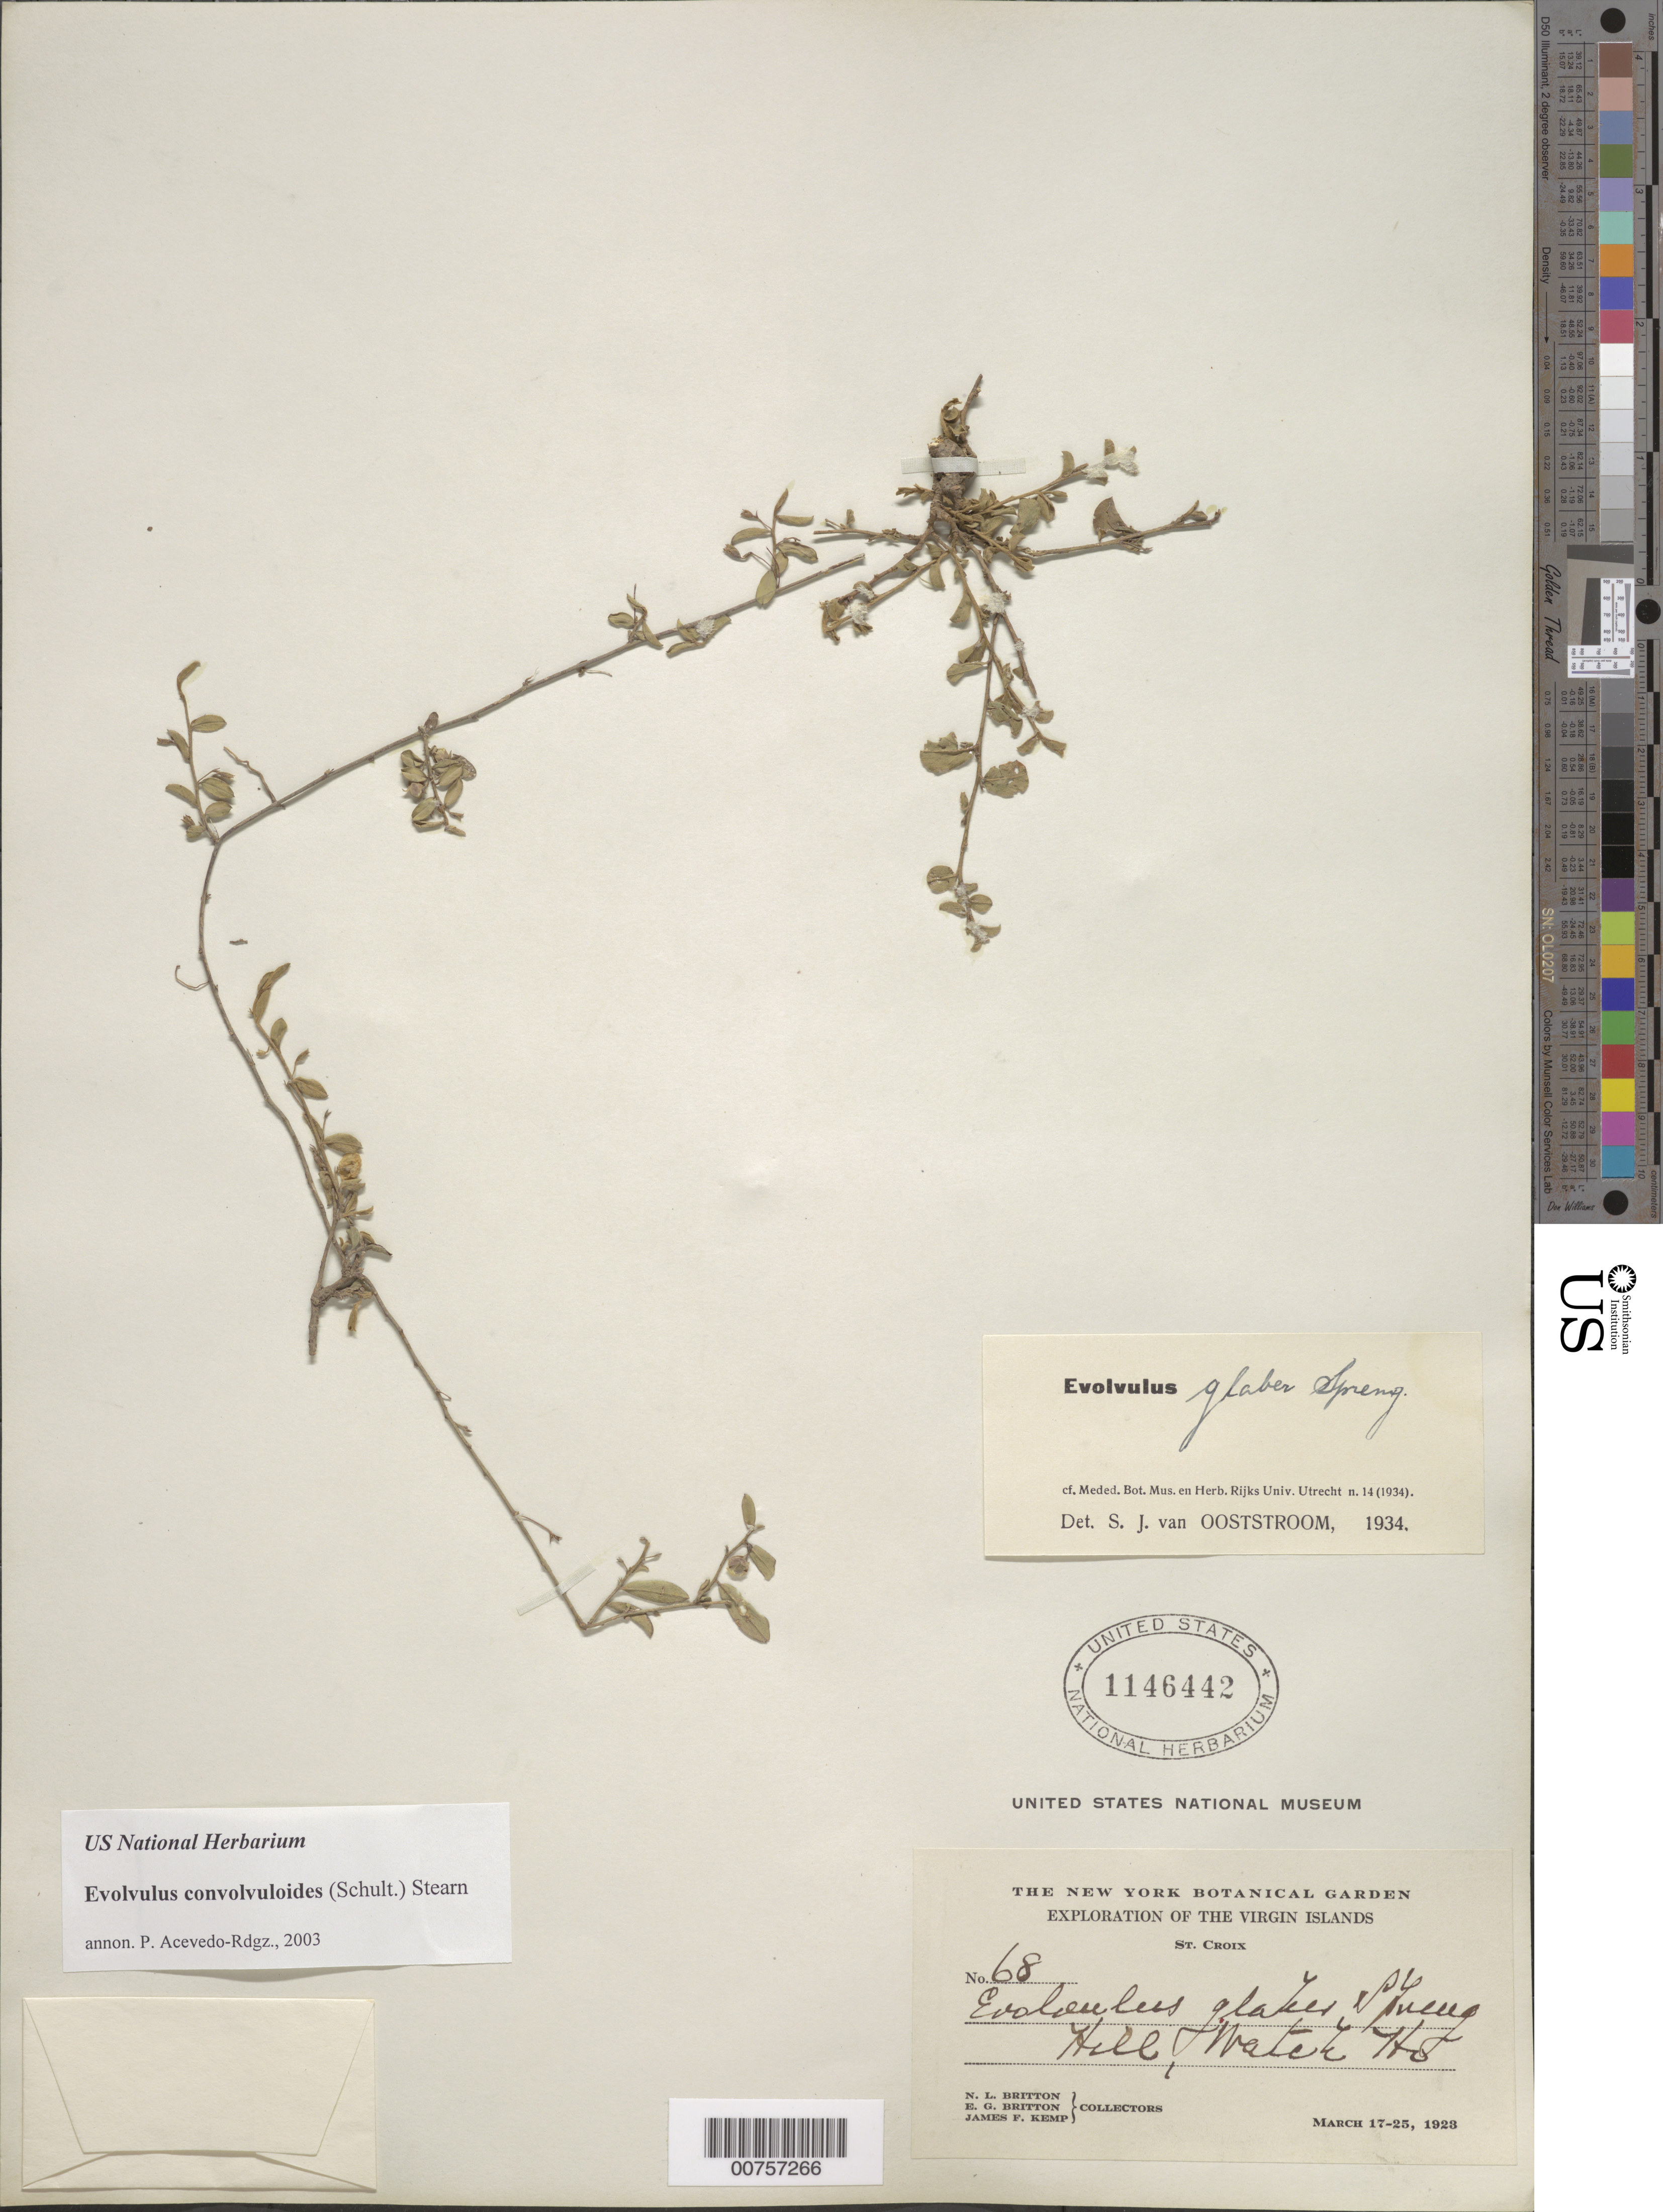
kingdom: Plantae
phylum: Tracheophyta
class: Magnoliopsida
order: Solanales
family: Convolvulaceae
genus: Evolvulus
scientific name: Evolvulus convolvuloides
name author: (Willd. ex Schult.) Stearn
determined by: Acevedo-Rodríguez, P., (BOT), Smithsonian Institution - National Museum of Natural History (UNITED STATES)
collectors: N. Britton, E. G. Britton & J. F. Kemp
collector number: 68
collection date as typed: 17 Mar 1923 to 25 Mar 1923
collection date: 1923-03-17/1923-03-25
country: U.S. Virgin Islands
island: St. Croix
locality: Water --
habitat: Hill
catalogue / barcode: US 1146442